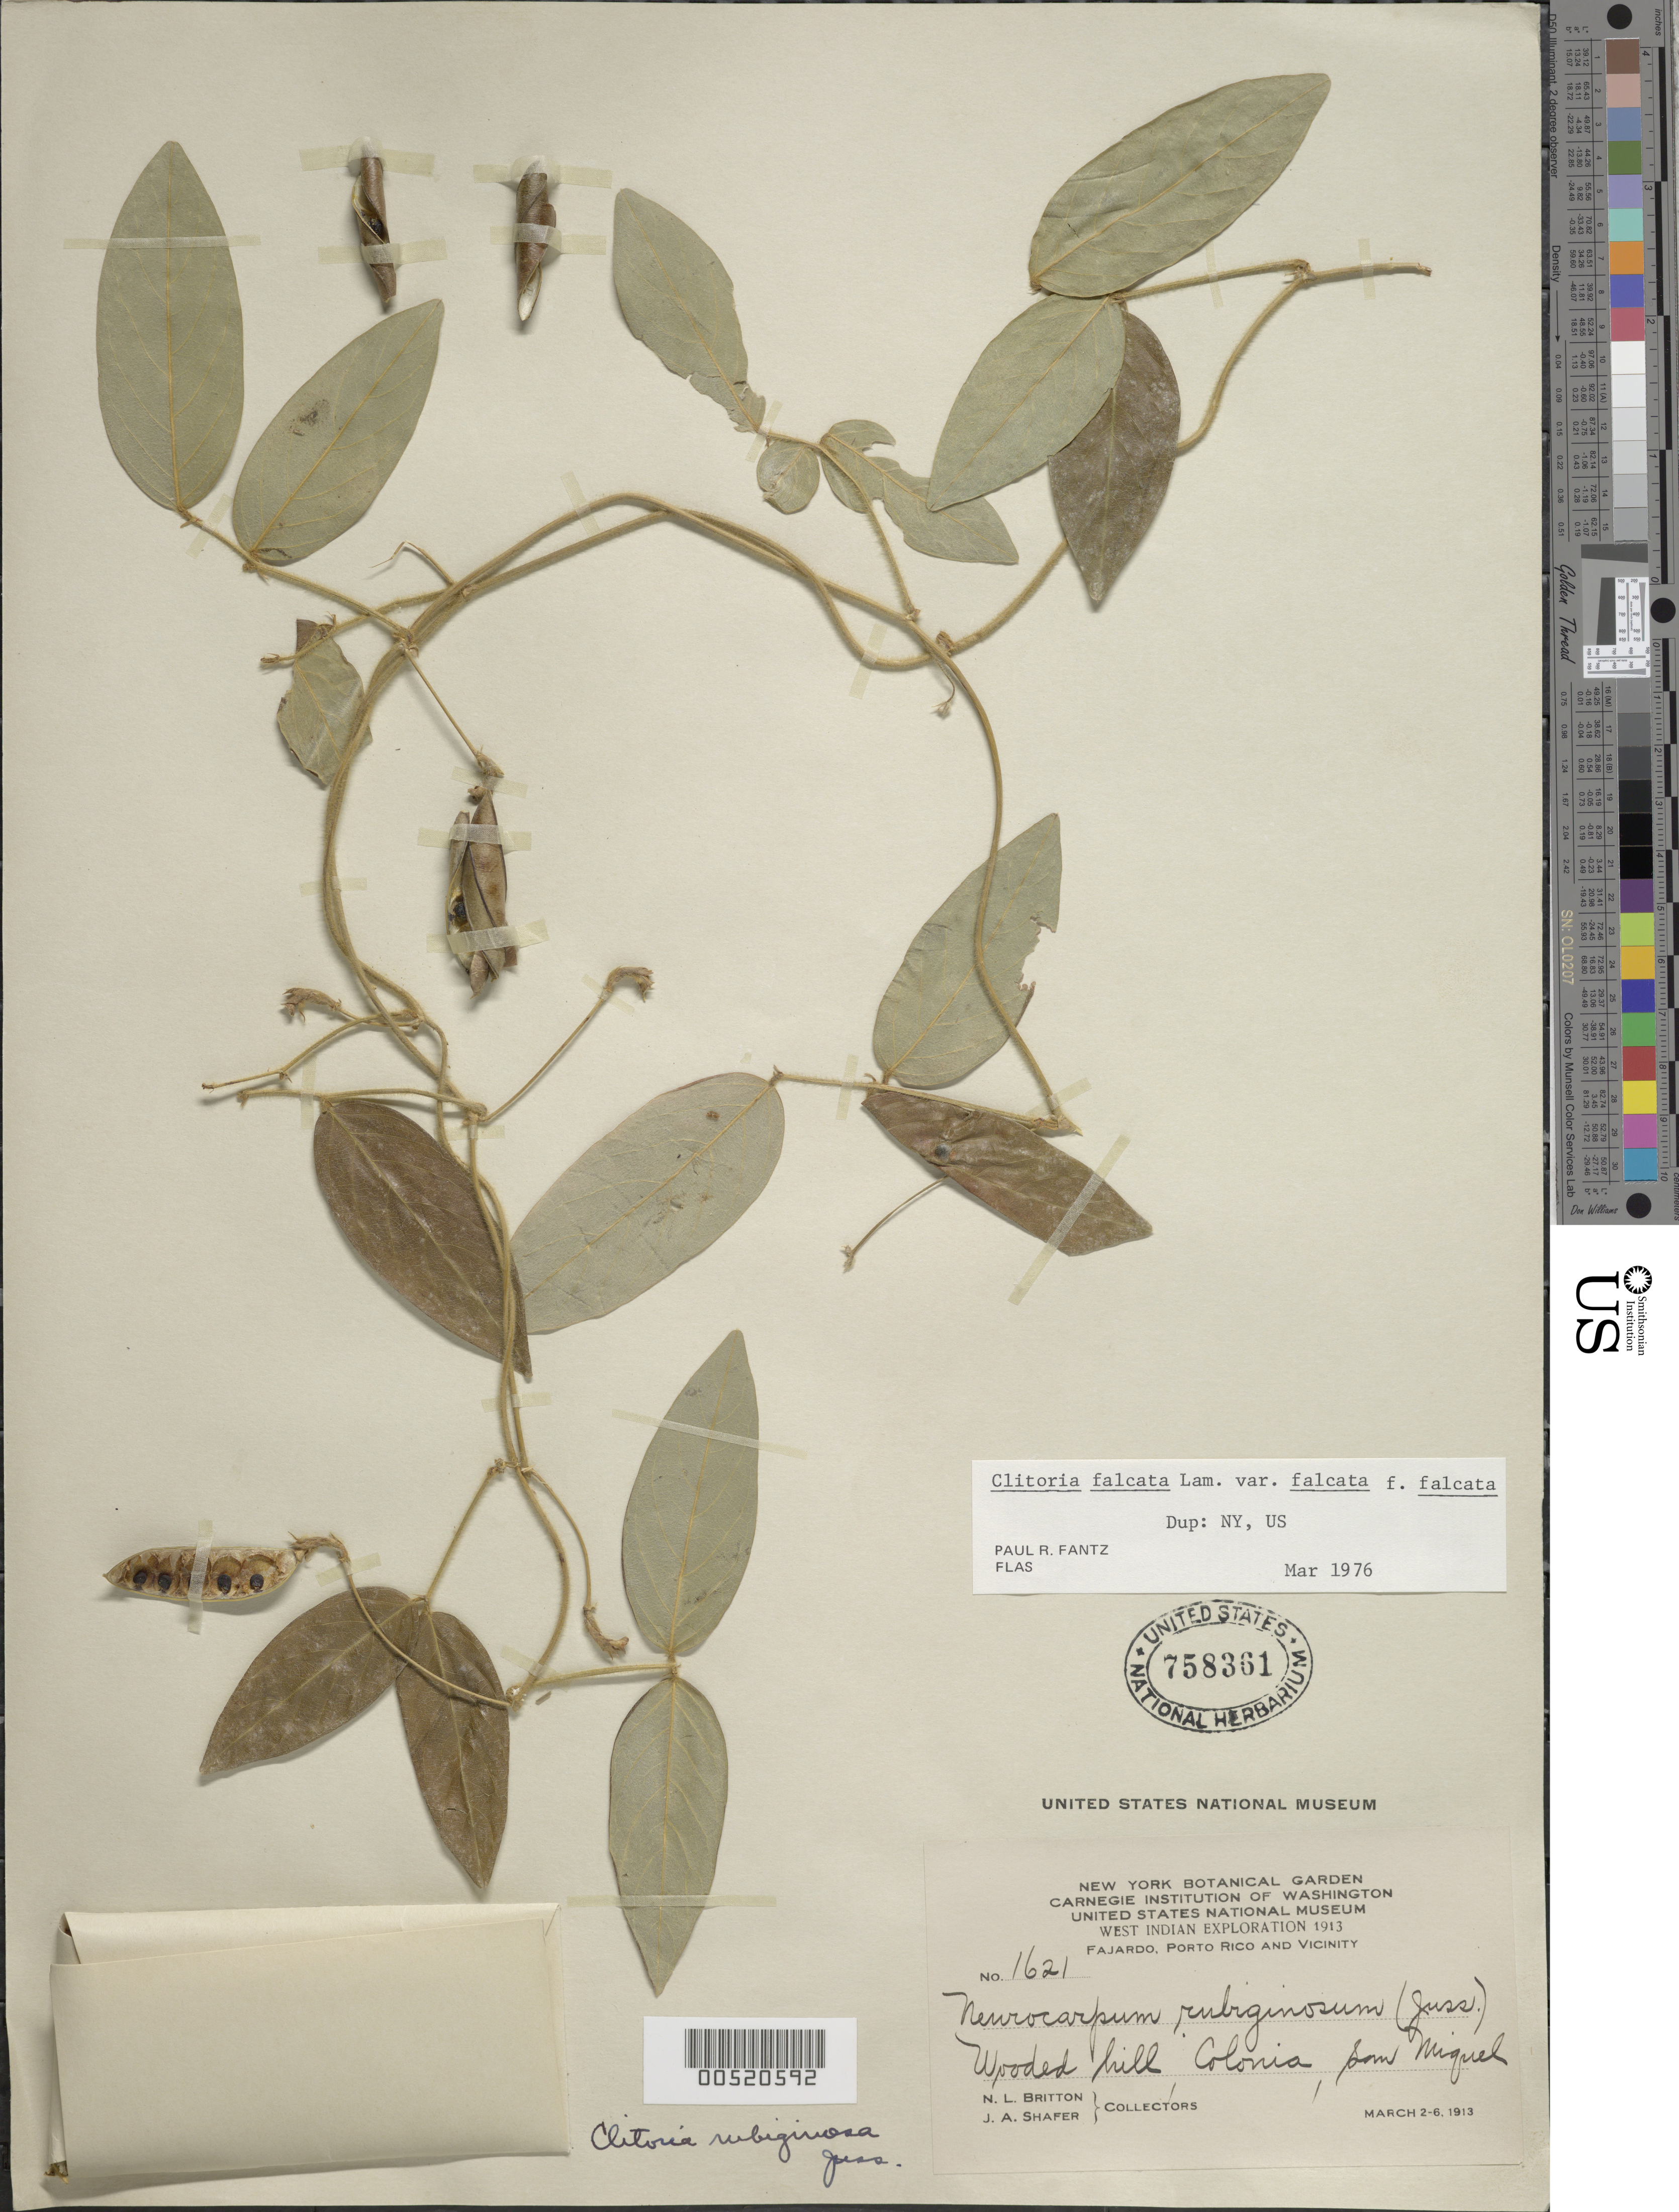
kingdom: Plantae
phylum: Tracheophyta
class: Magnoliopsida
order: Fabales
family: Fabaceae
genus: Clitoria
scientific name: Clitoria rubiginosa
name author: Juss.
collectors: N. Britton & J. A. Shafer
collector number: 1621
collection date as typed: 02 Mar 1913 to 06 Mar 1913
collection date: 1913-03-02/1913-03-06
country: Puerto Rico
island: Greater Antilles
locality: Colonia, San Miguel. Wooded hill.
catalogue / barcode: US 758361